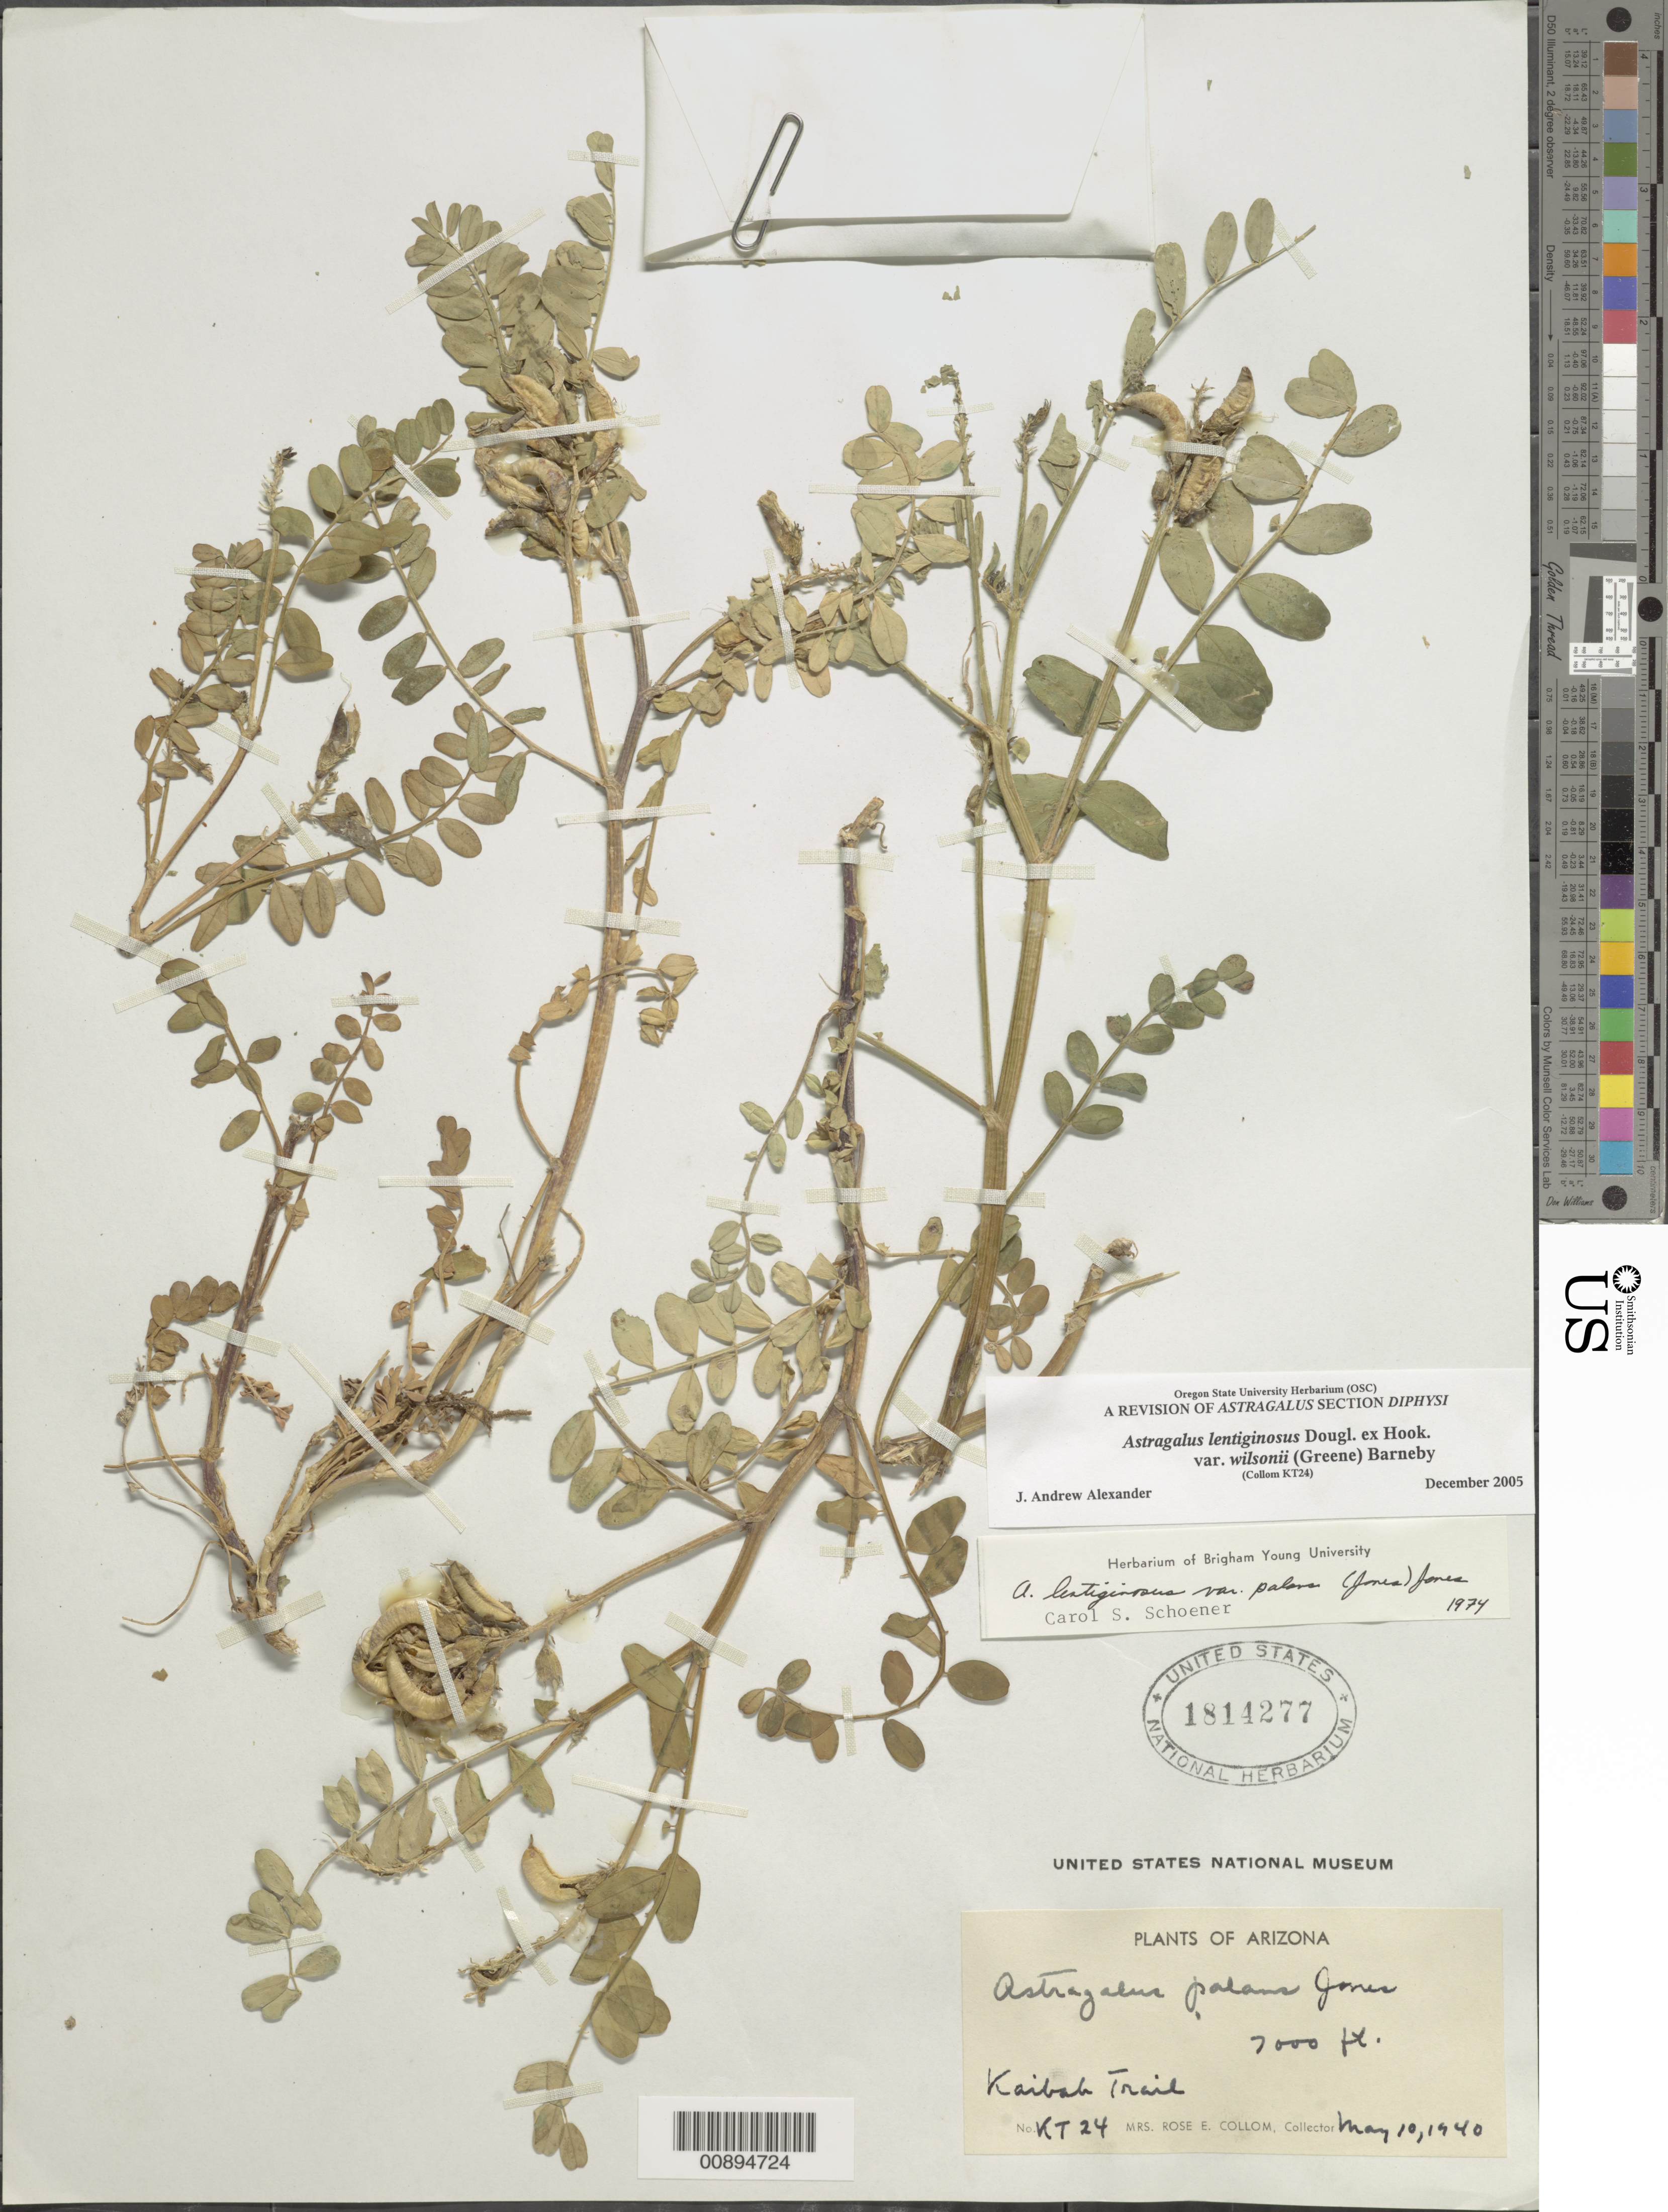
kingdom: Plantae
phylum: Tracheophyta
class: Magnoliopsida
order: Fabales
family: Fabaceae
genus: Astragalus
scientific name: Astragalus lentiginosus var. wilsonii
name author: (Greene) Barneby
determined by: Alexander, J. A.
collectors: R. E. Collom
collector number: KT 24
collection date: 1940-05-10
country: United States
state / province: Arizona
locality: Kaibah Trail.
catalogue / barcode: US 1814277